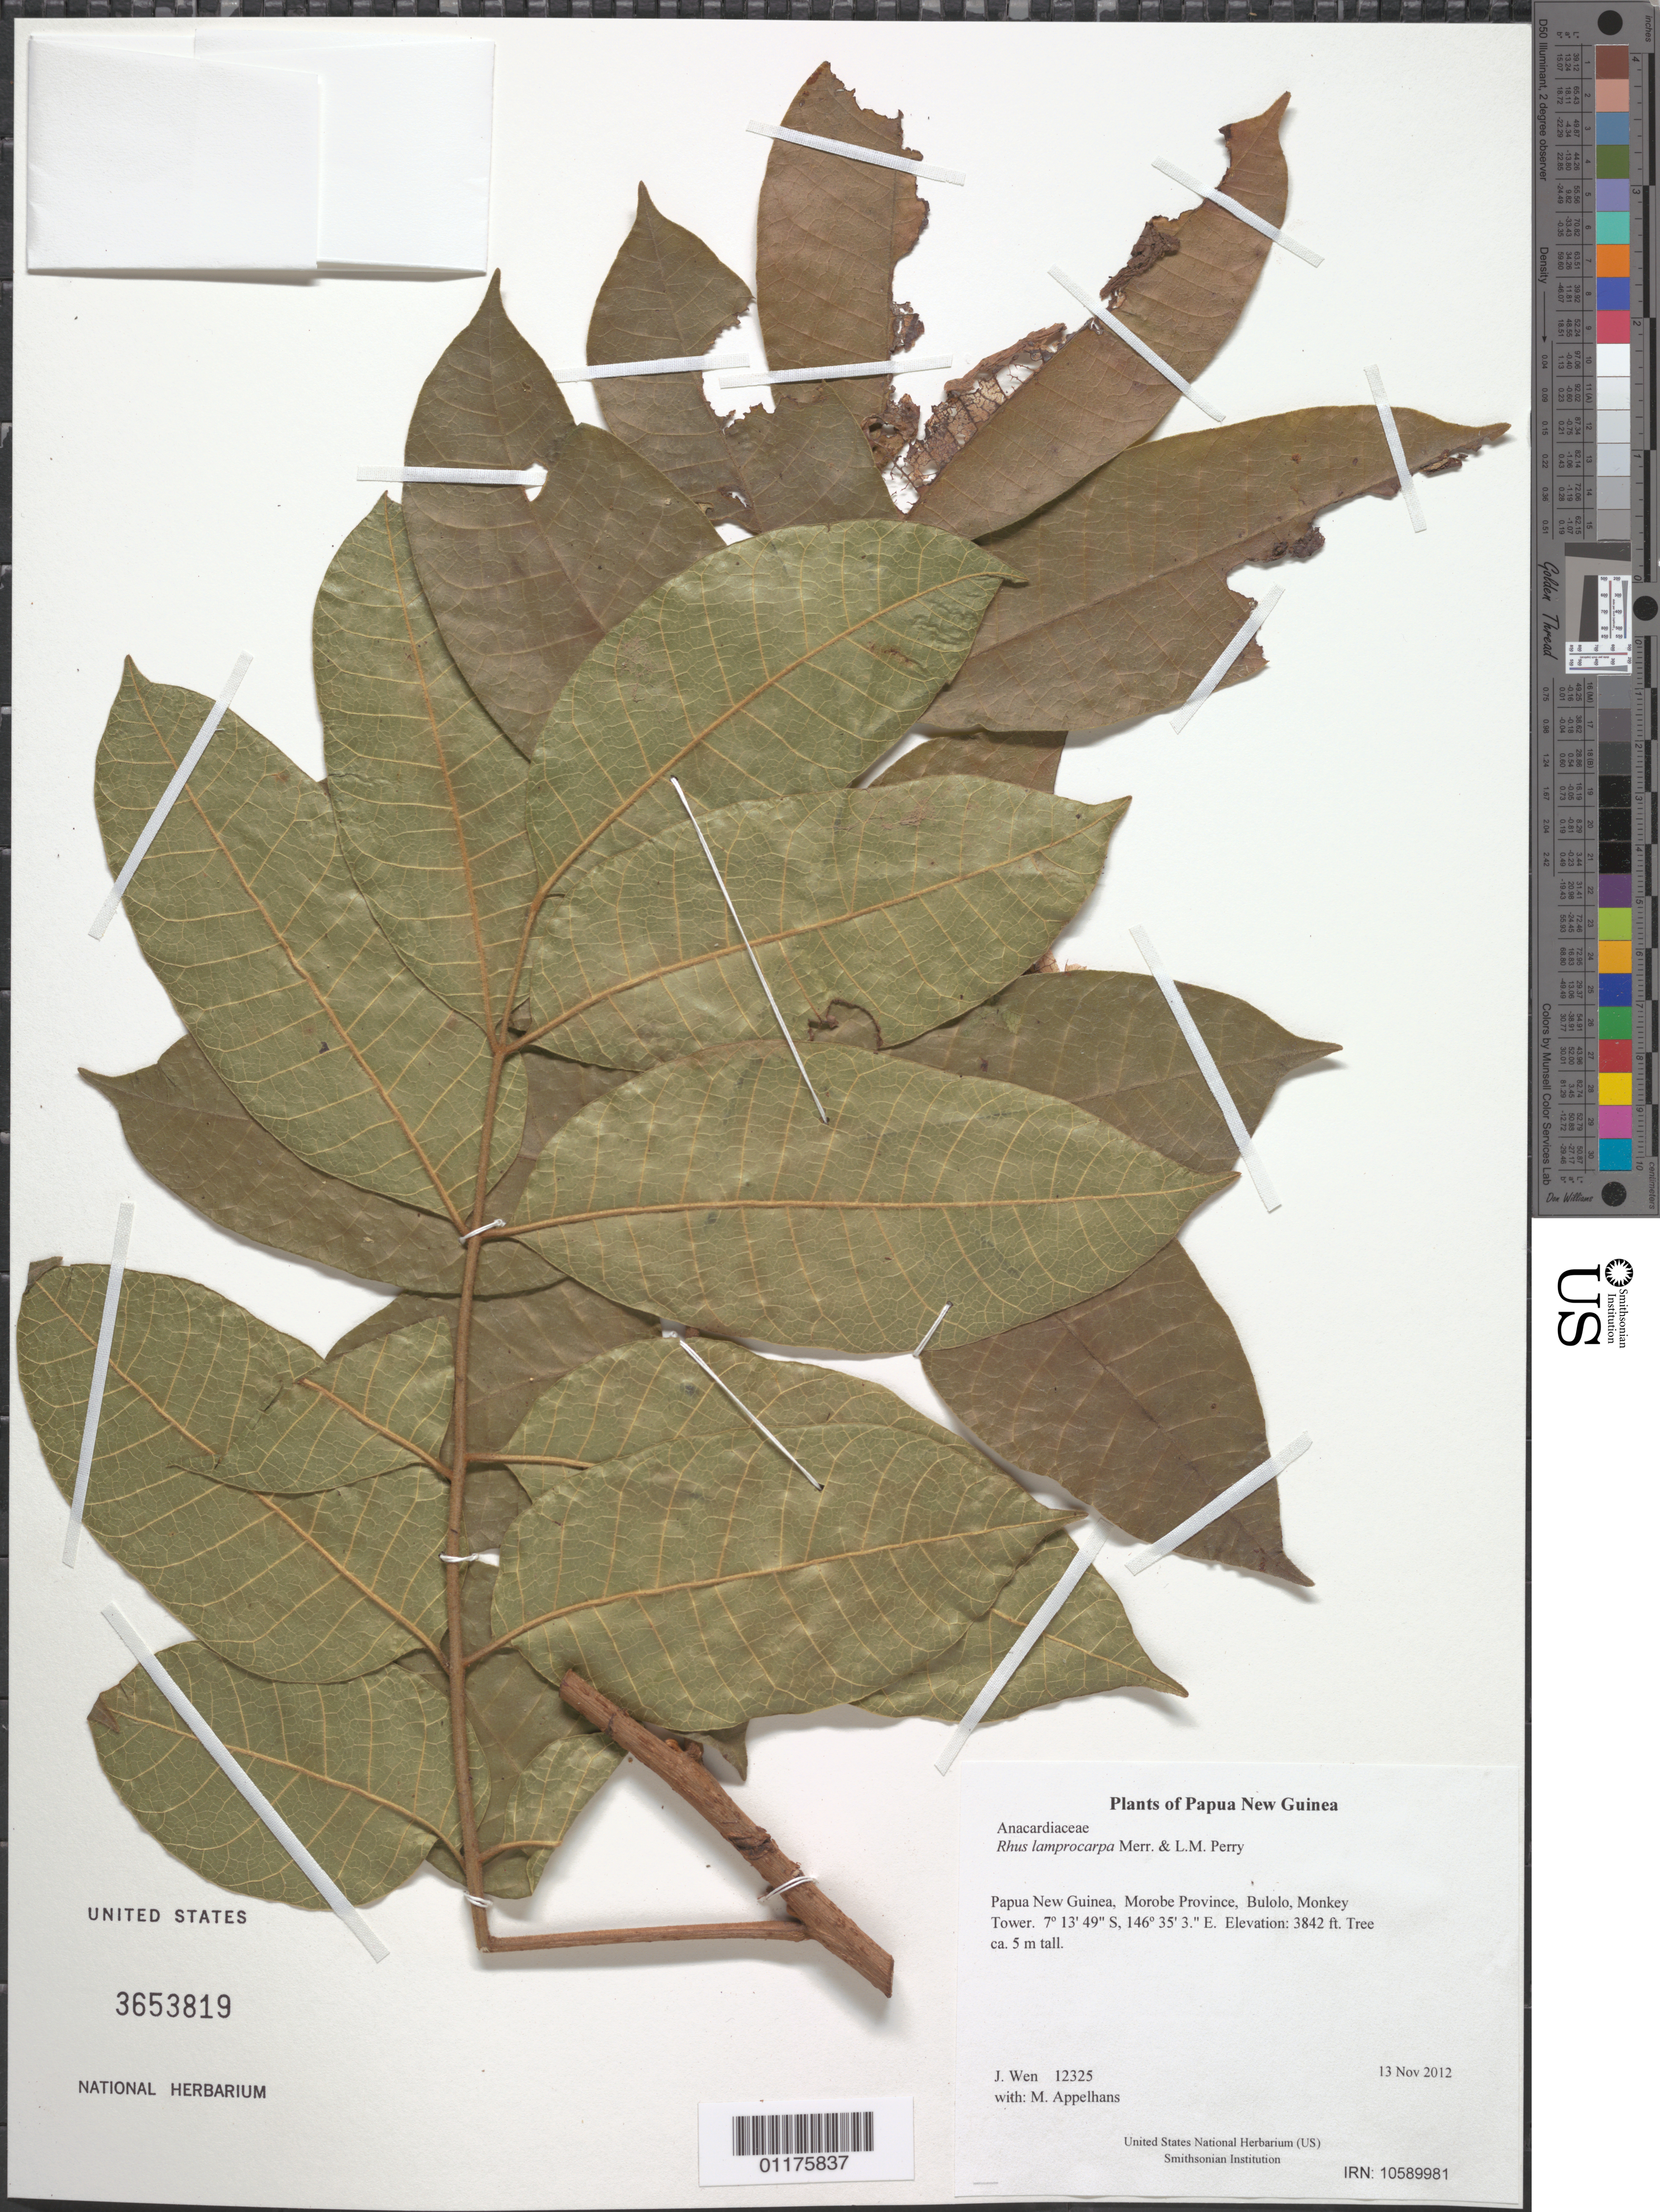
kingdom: Plantae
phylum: Tracheophyta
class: Magnoliopsida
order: Sapindales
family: Anacardiaceae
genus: Rhus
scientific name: Rhus lamprocarpa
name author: Merr. & L.M. Perry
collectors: M. Appelhans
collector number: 12325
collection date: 2012-11-13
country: Papua New Guinea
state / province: Morobe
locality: Bulolo, Monkey Tower.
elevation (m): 1171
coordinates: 07 13.825 S, 146 35.060 E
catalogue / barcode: US 3653819